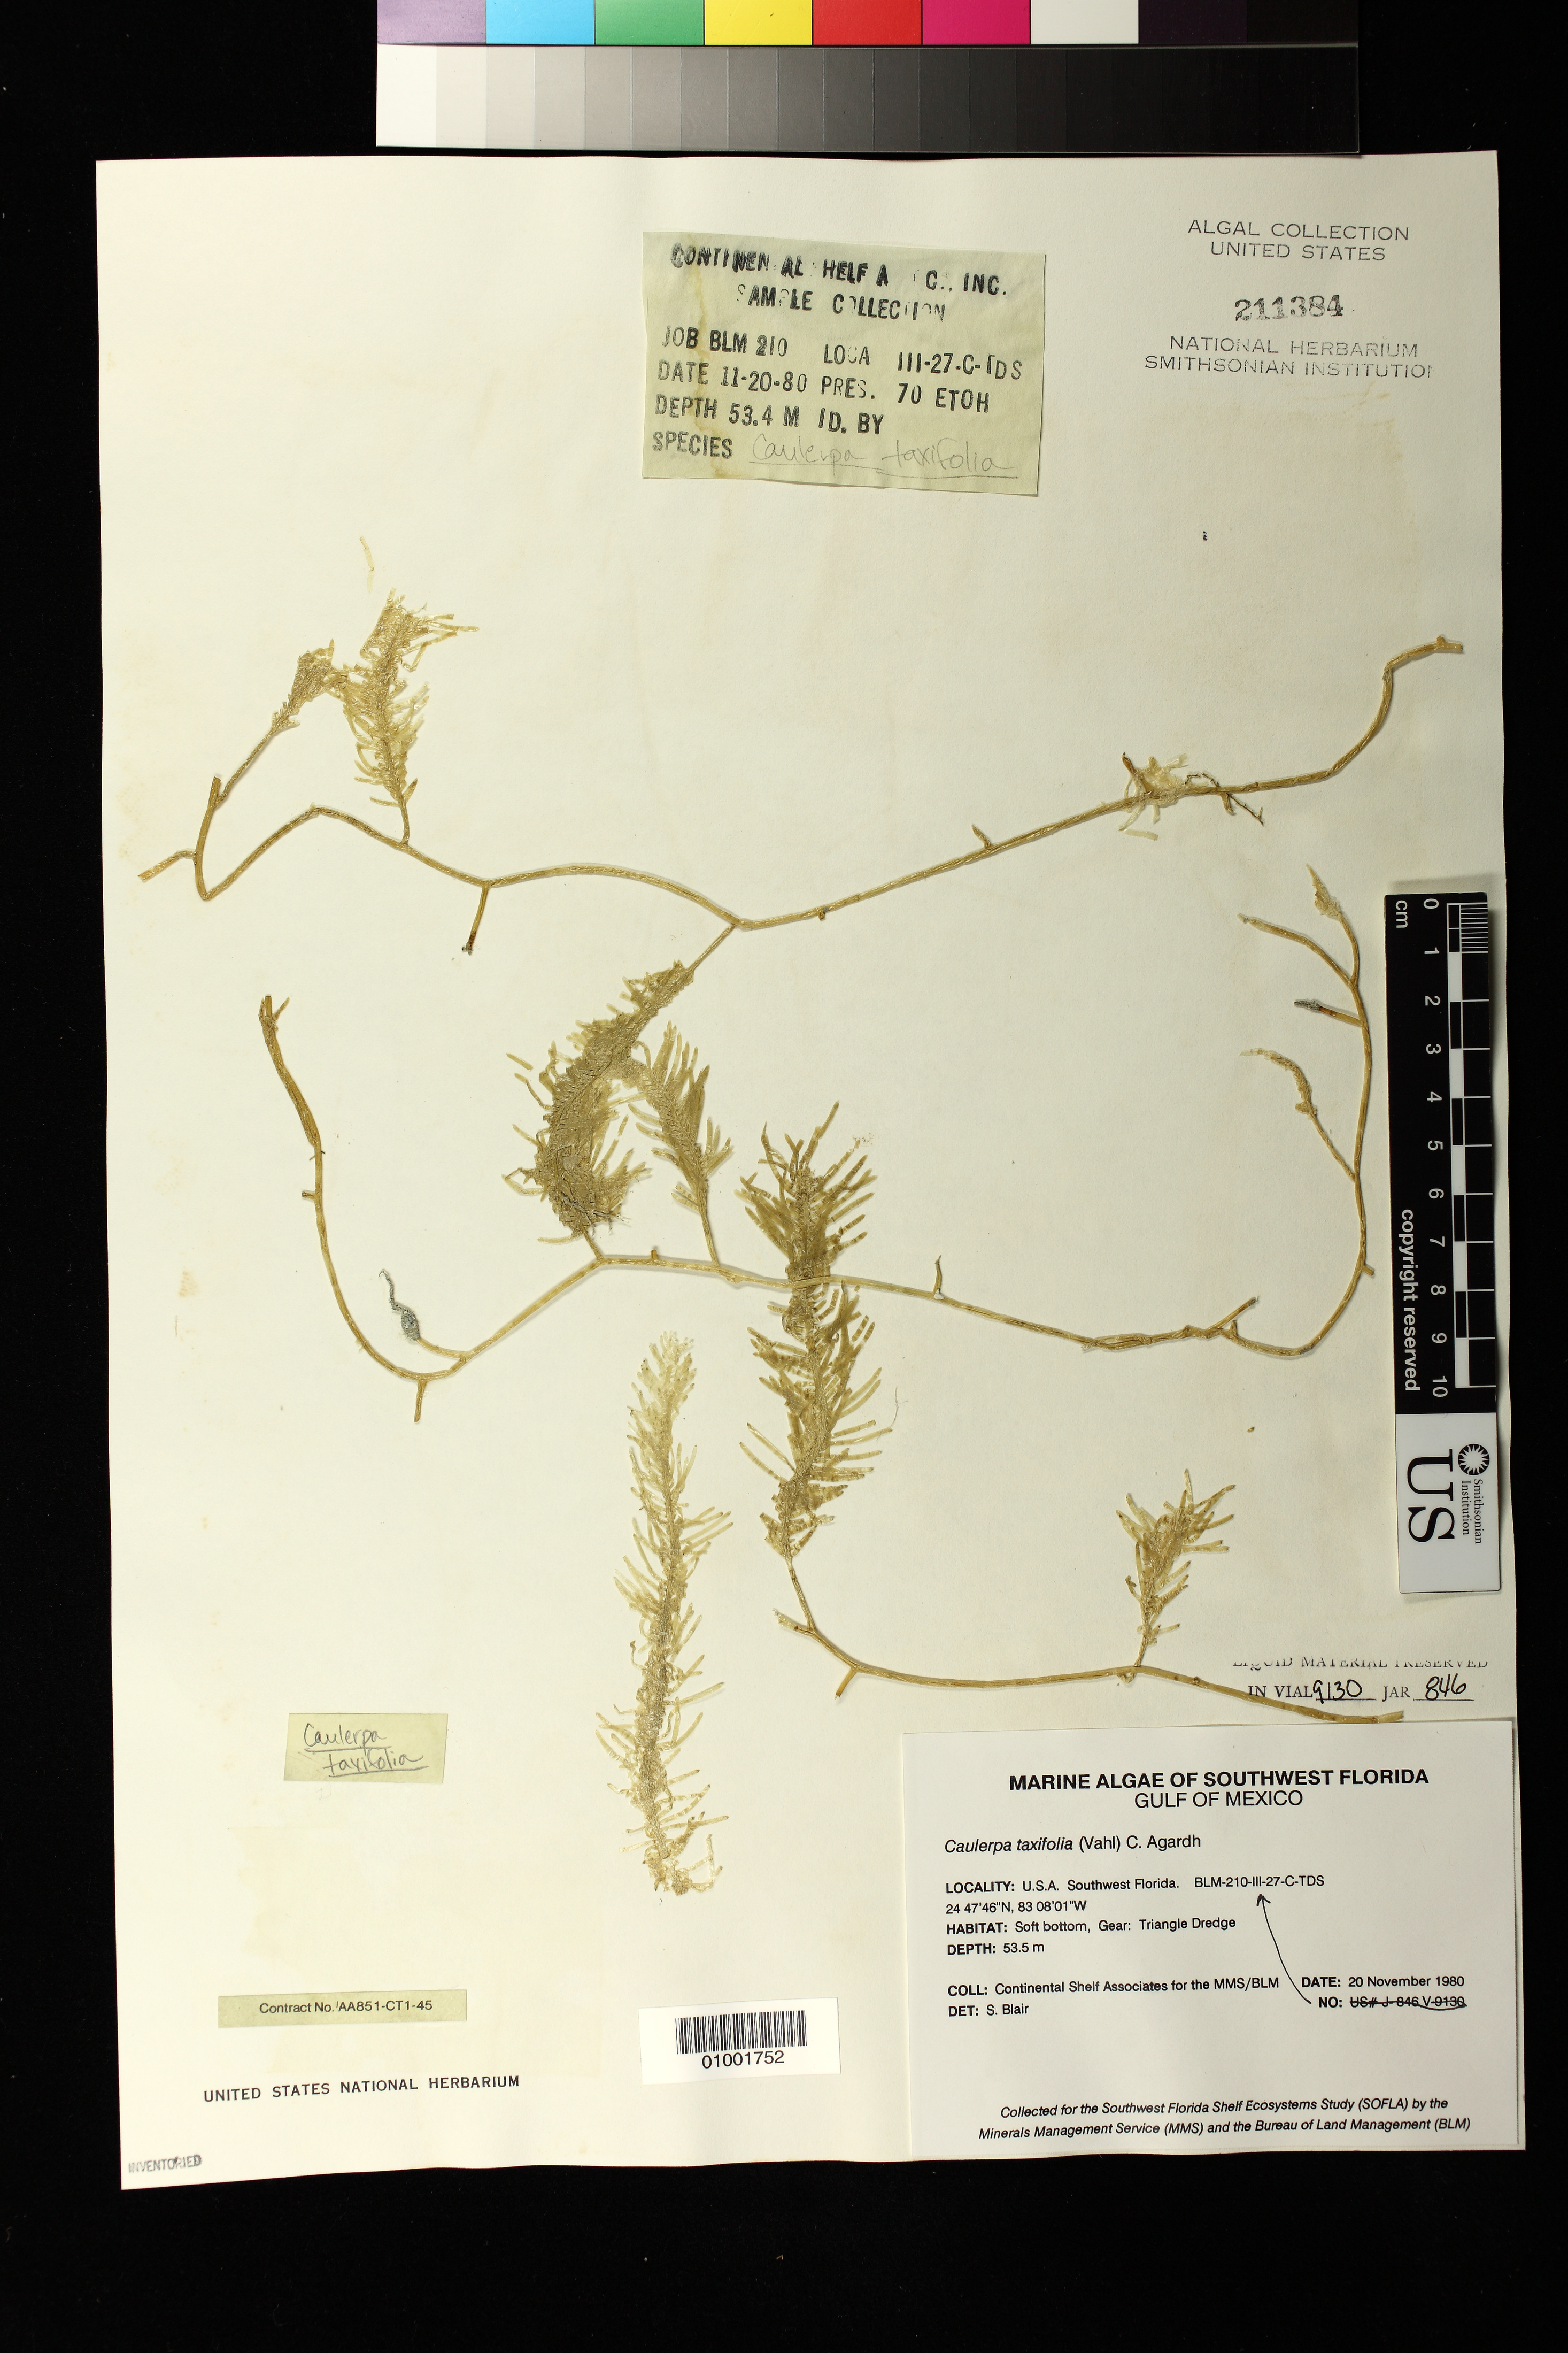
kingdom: Plantae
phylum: Chlorophyta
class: Ulvophyceae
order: Bryopsidales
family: Caulerpaceae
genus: Caulerpa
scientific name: Caulerpa taxifolia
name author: (M. Vahl) C. Agardh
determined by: Blair, S. M.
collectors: Continental Shelf Associates for the MMS/BLM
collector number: BLM-210-III-27-C-TDS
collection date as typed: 20 Nov 1980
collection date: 1980-11-20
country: United States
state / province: Florida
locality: Gulf of Mexico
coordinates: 24 47'46"N, 83 08'01"W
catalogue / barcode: US 211384